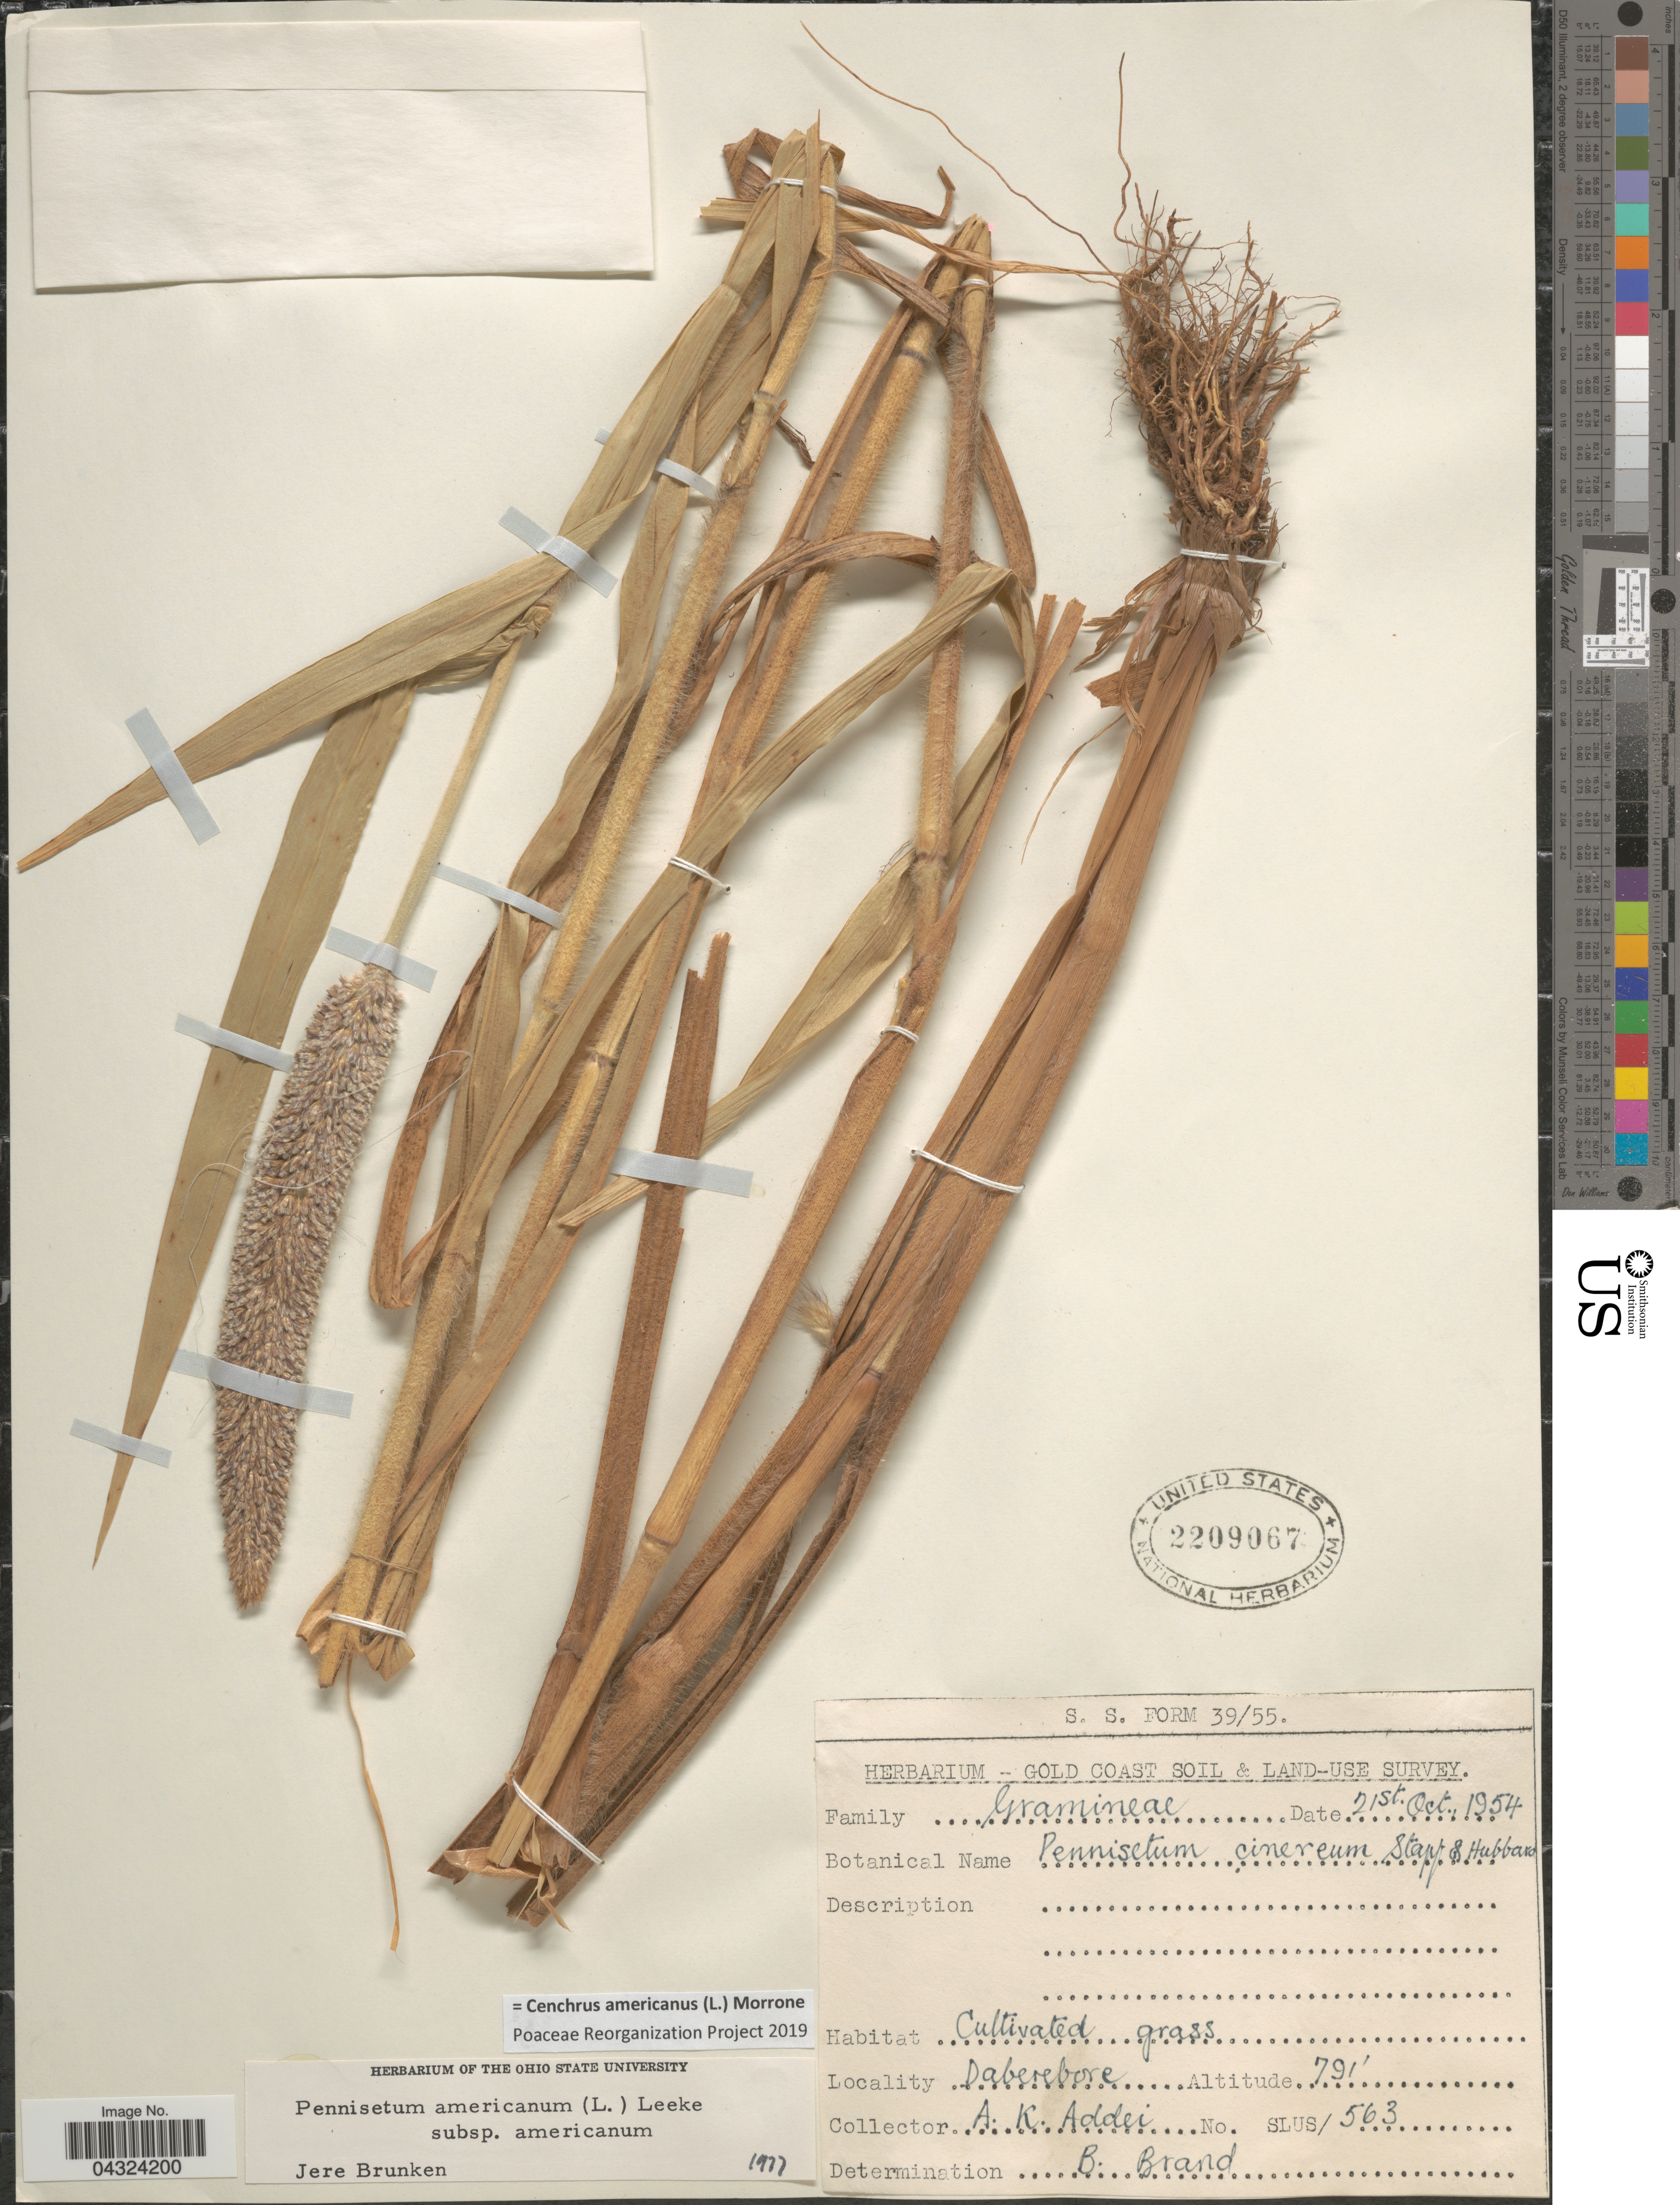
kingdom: Plantae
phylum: Tracheophyta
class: Liliopsida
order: Poales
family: Poaceae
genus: Cenchrus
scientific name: Cenchrus americanus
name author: (L.) Morrone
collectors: A. Addei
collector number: SLUS/ 563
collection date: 1954-10-21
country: Ghana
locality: Gold Coast Soil & Land-Use Survey. Daberebore.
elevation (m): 241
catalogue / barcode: US 2209067